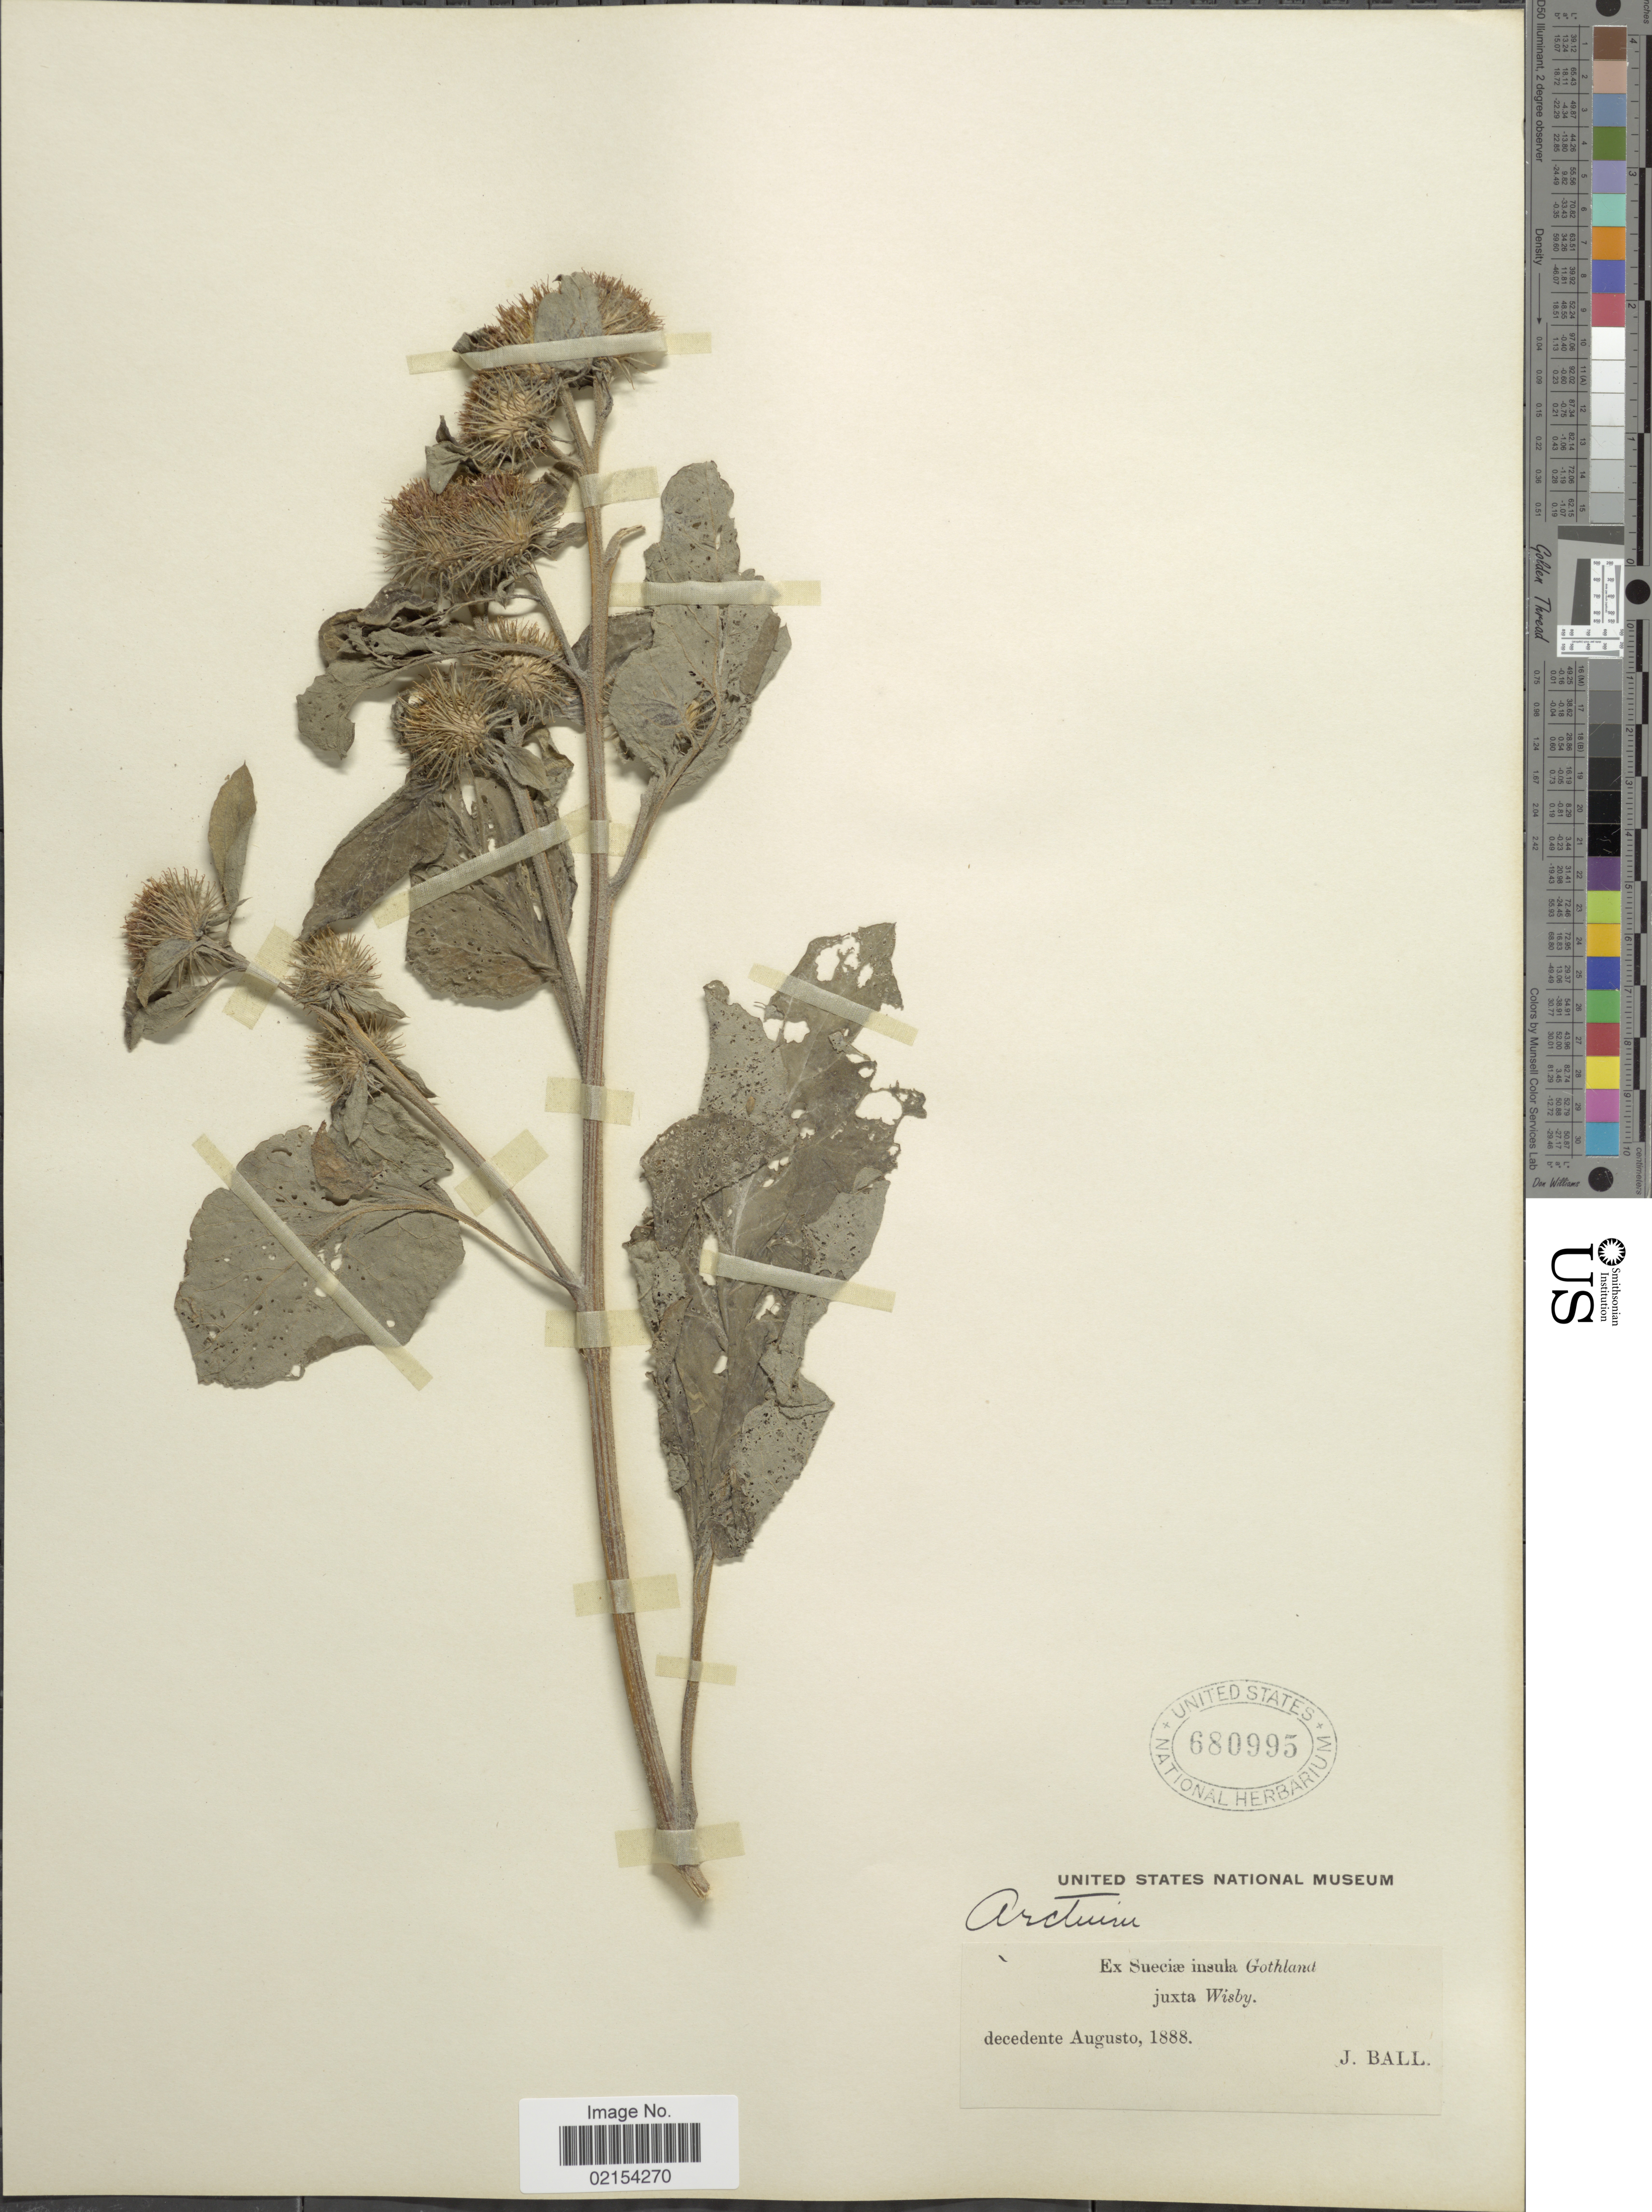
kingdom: Plantae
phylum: Tracheophyta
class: Magnoliopsida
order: Asterales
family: Asteraceae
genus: Arctium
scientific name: Arctium minus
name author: (Hill) Bernh.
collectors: J. Ball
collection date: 1888-08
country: Sweden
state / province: Gotland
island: Gotland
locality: Gothland juxta Wisby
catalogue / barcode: US 680995